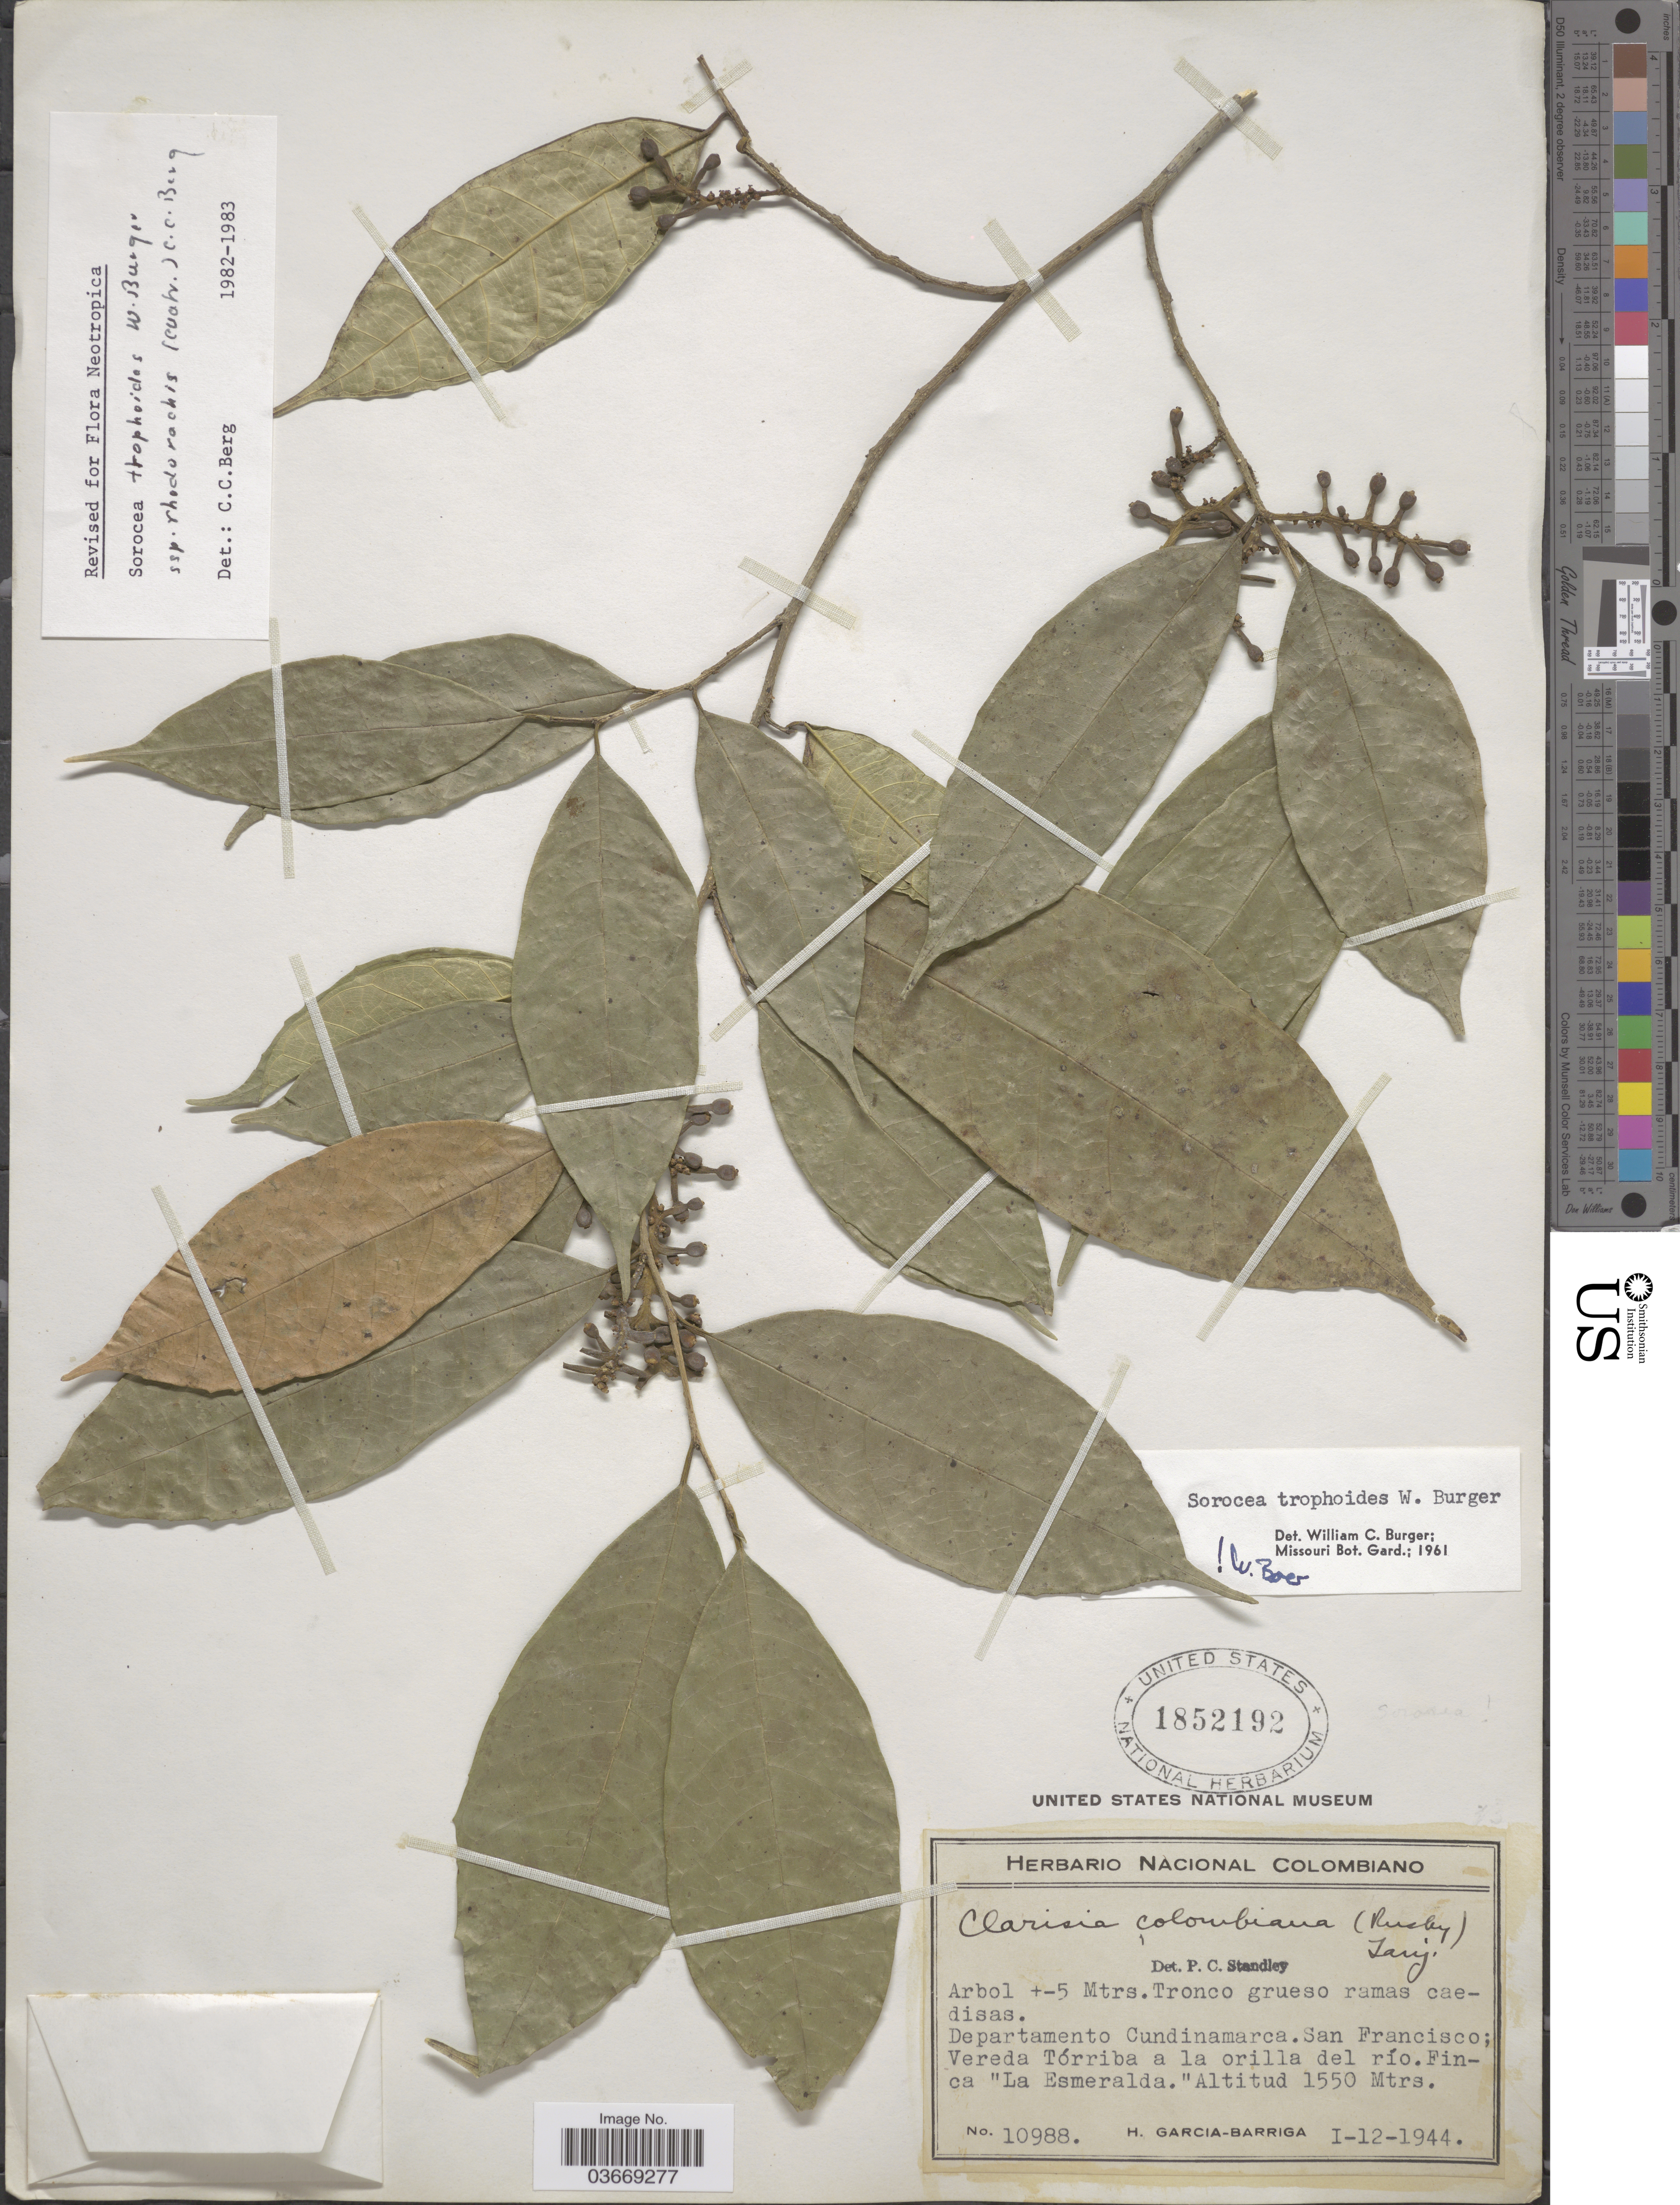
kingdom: Plantae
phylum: Tracheophyta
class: Magnoliopsida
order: Rosales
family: Moraceae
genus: Sorocea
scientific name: Sorocea trophoides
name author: W.C. Burger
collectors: H. García Barriga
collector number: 10988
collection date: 1944-01-12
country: Colombia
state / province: Cundinamarca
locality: Departamento Cundinamarca. San Francisco; Vereda Tórriba a la orilla del río. Finca "La Esmeralda".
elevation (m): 1550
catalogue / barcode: US 1852192